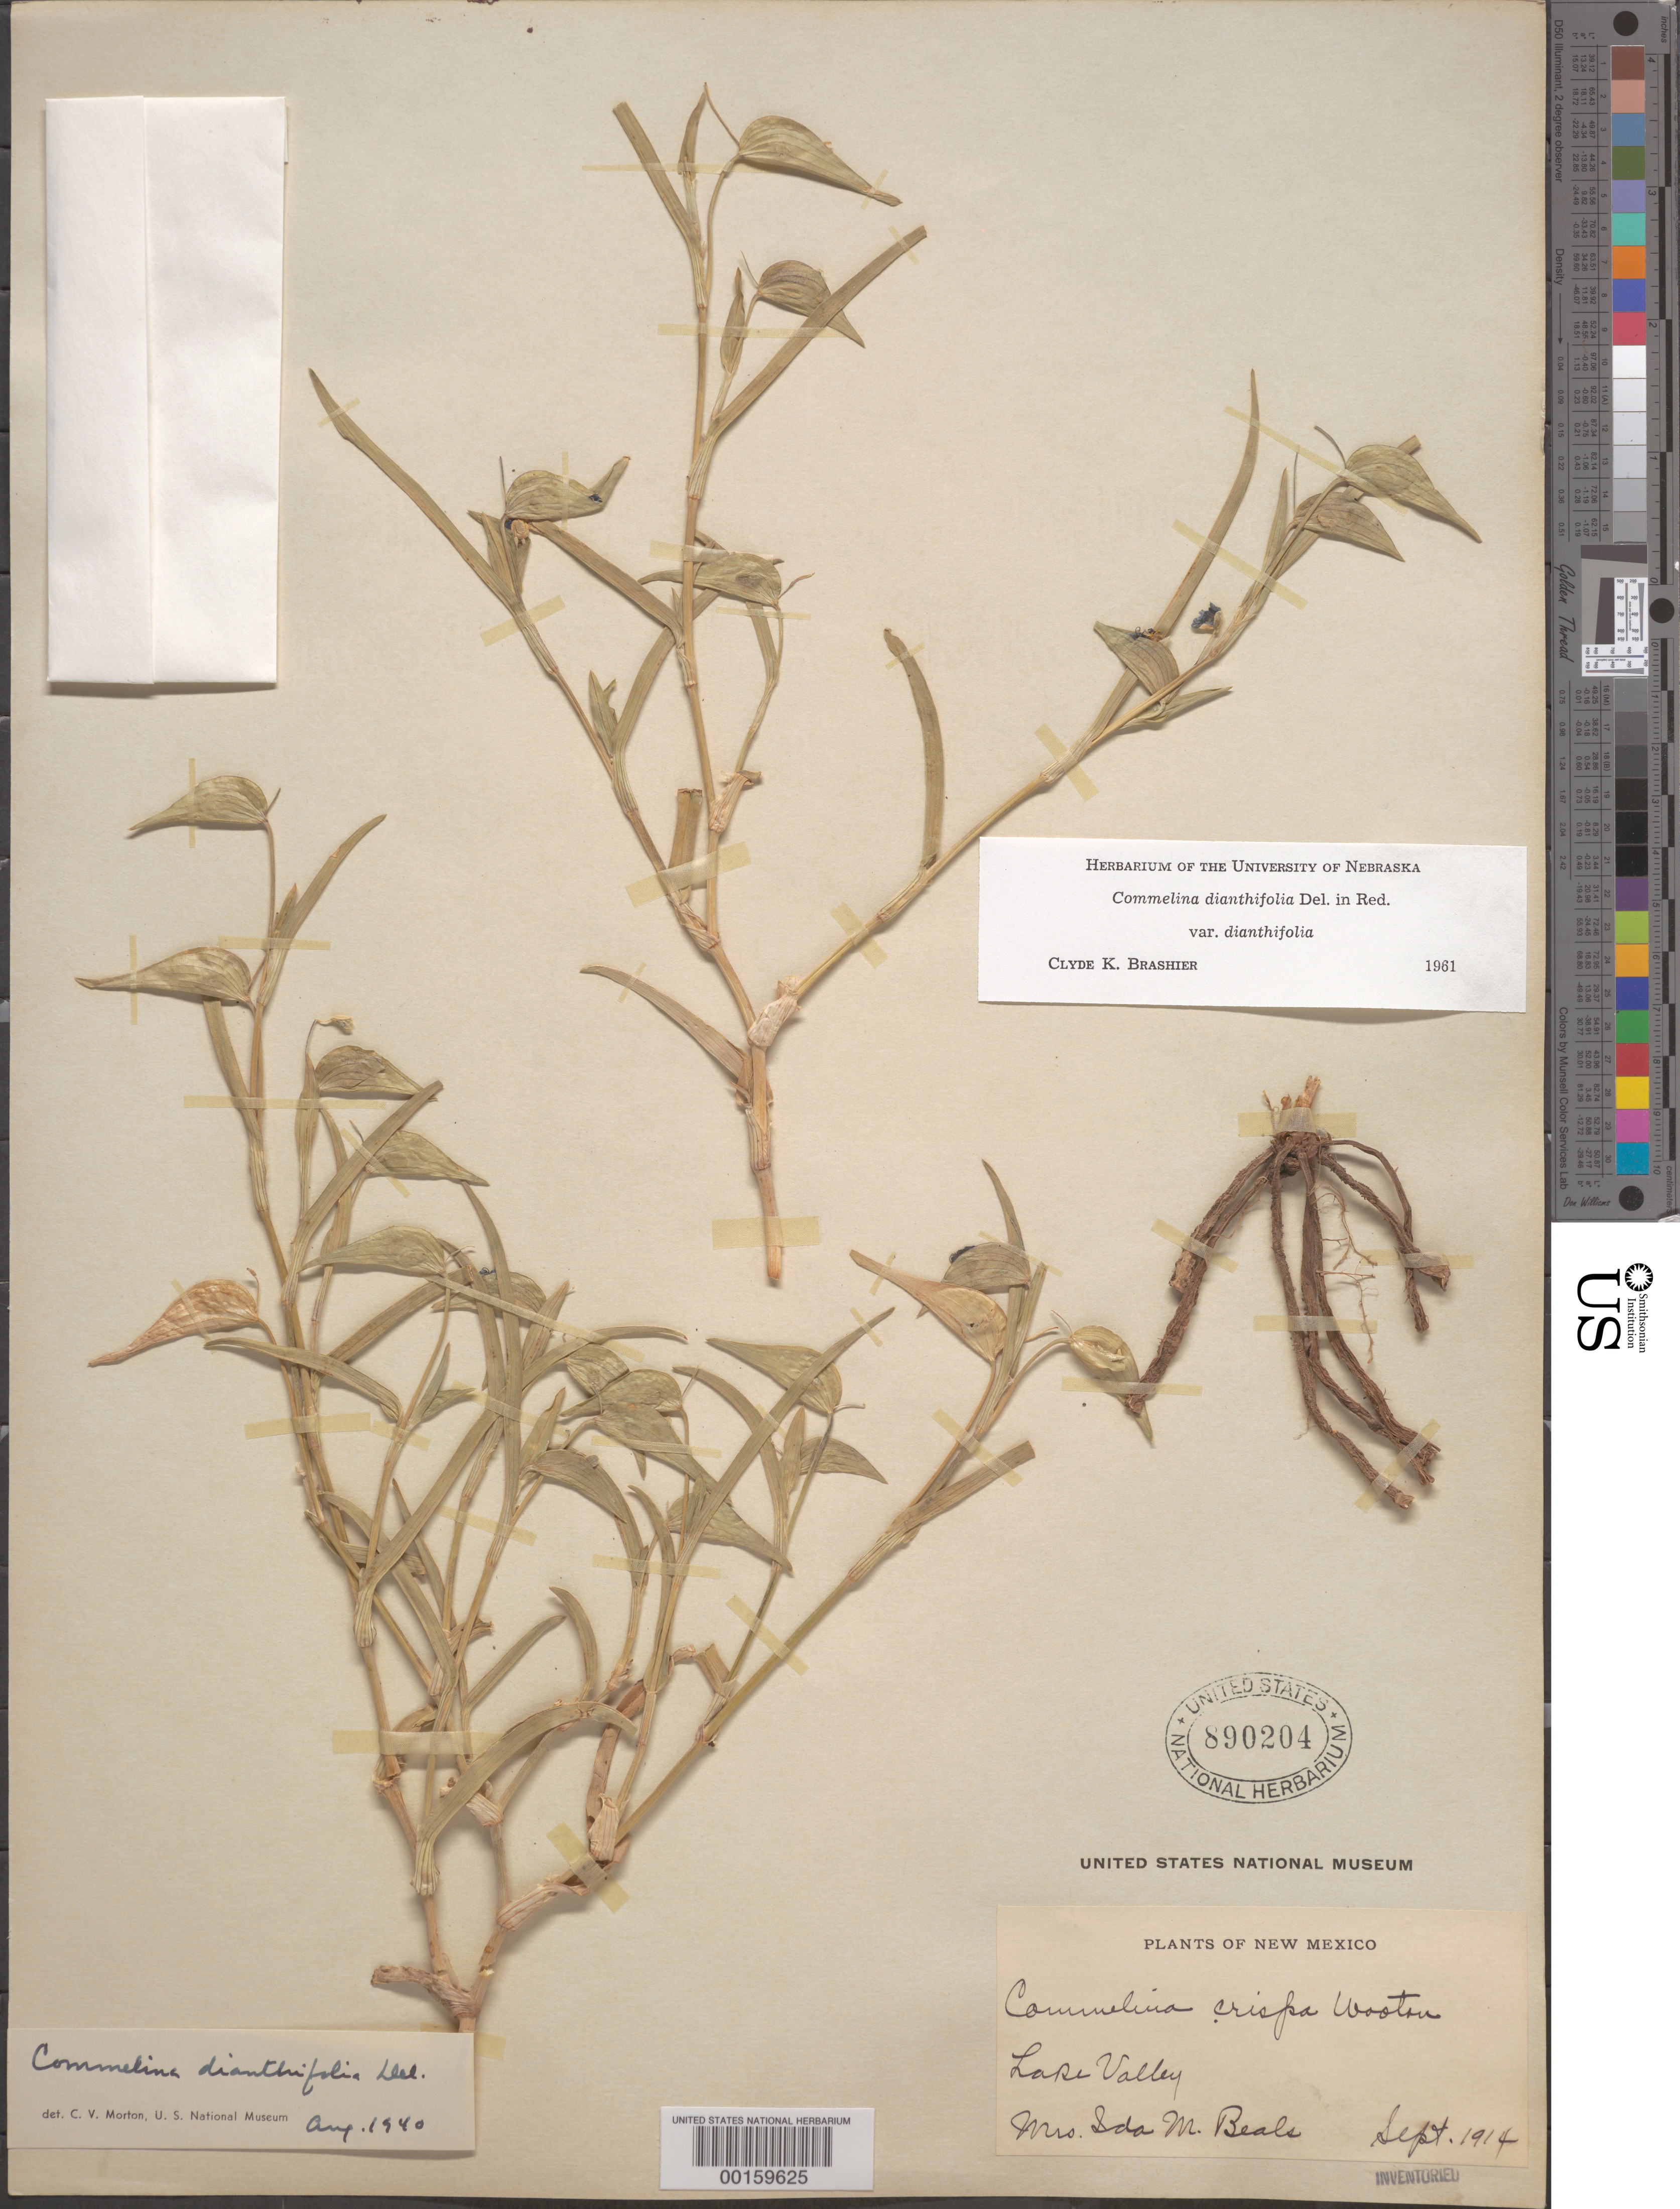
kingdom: Plantae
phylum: Tracheophyta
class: Liliopsida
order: Commelinales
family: Commelinaceae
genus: Commelina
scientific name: Commelina dianthifolia var. dianthifolia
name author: Redouté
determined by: Brashier, C. K.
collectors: I. M. Beals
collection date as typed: Sep 1914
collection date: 1914-09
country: United States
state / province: New Mexico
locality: Lake Valley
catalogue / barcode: US 890204